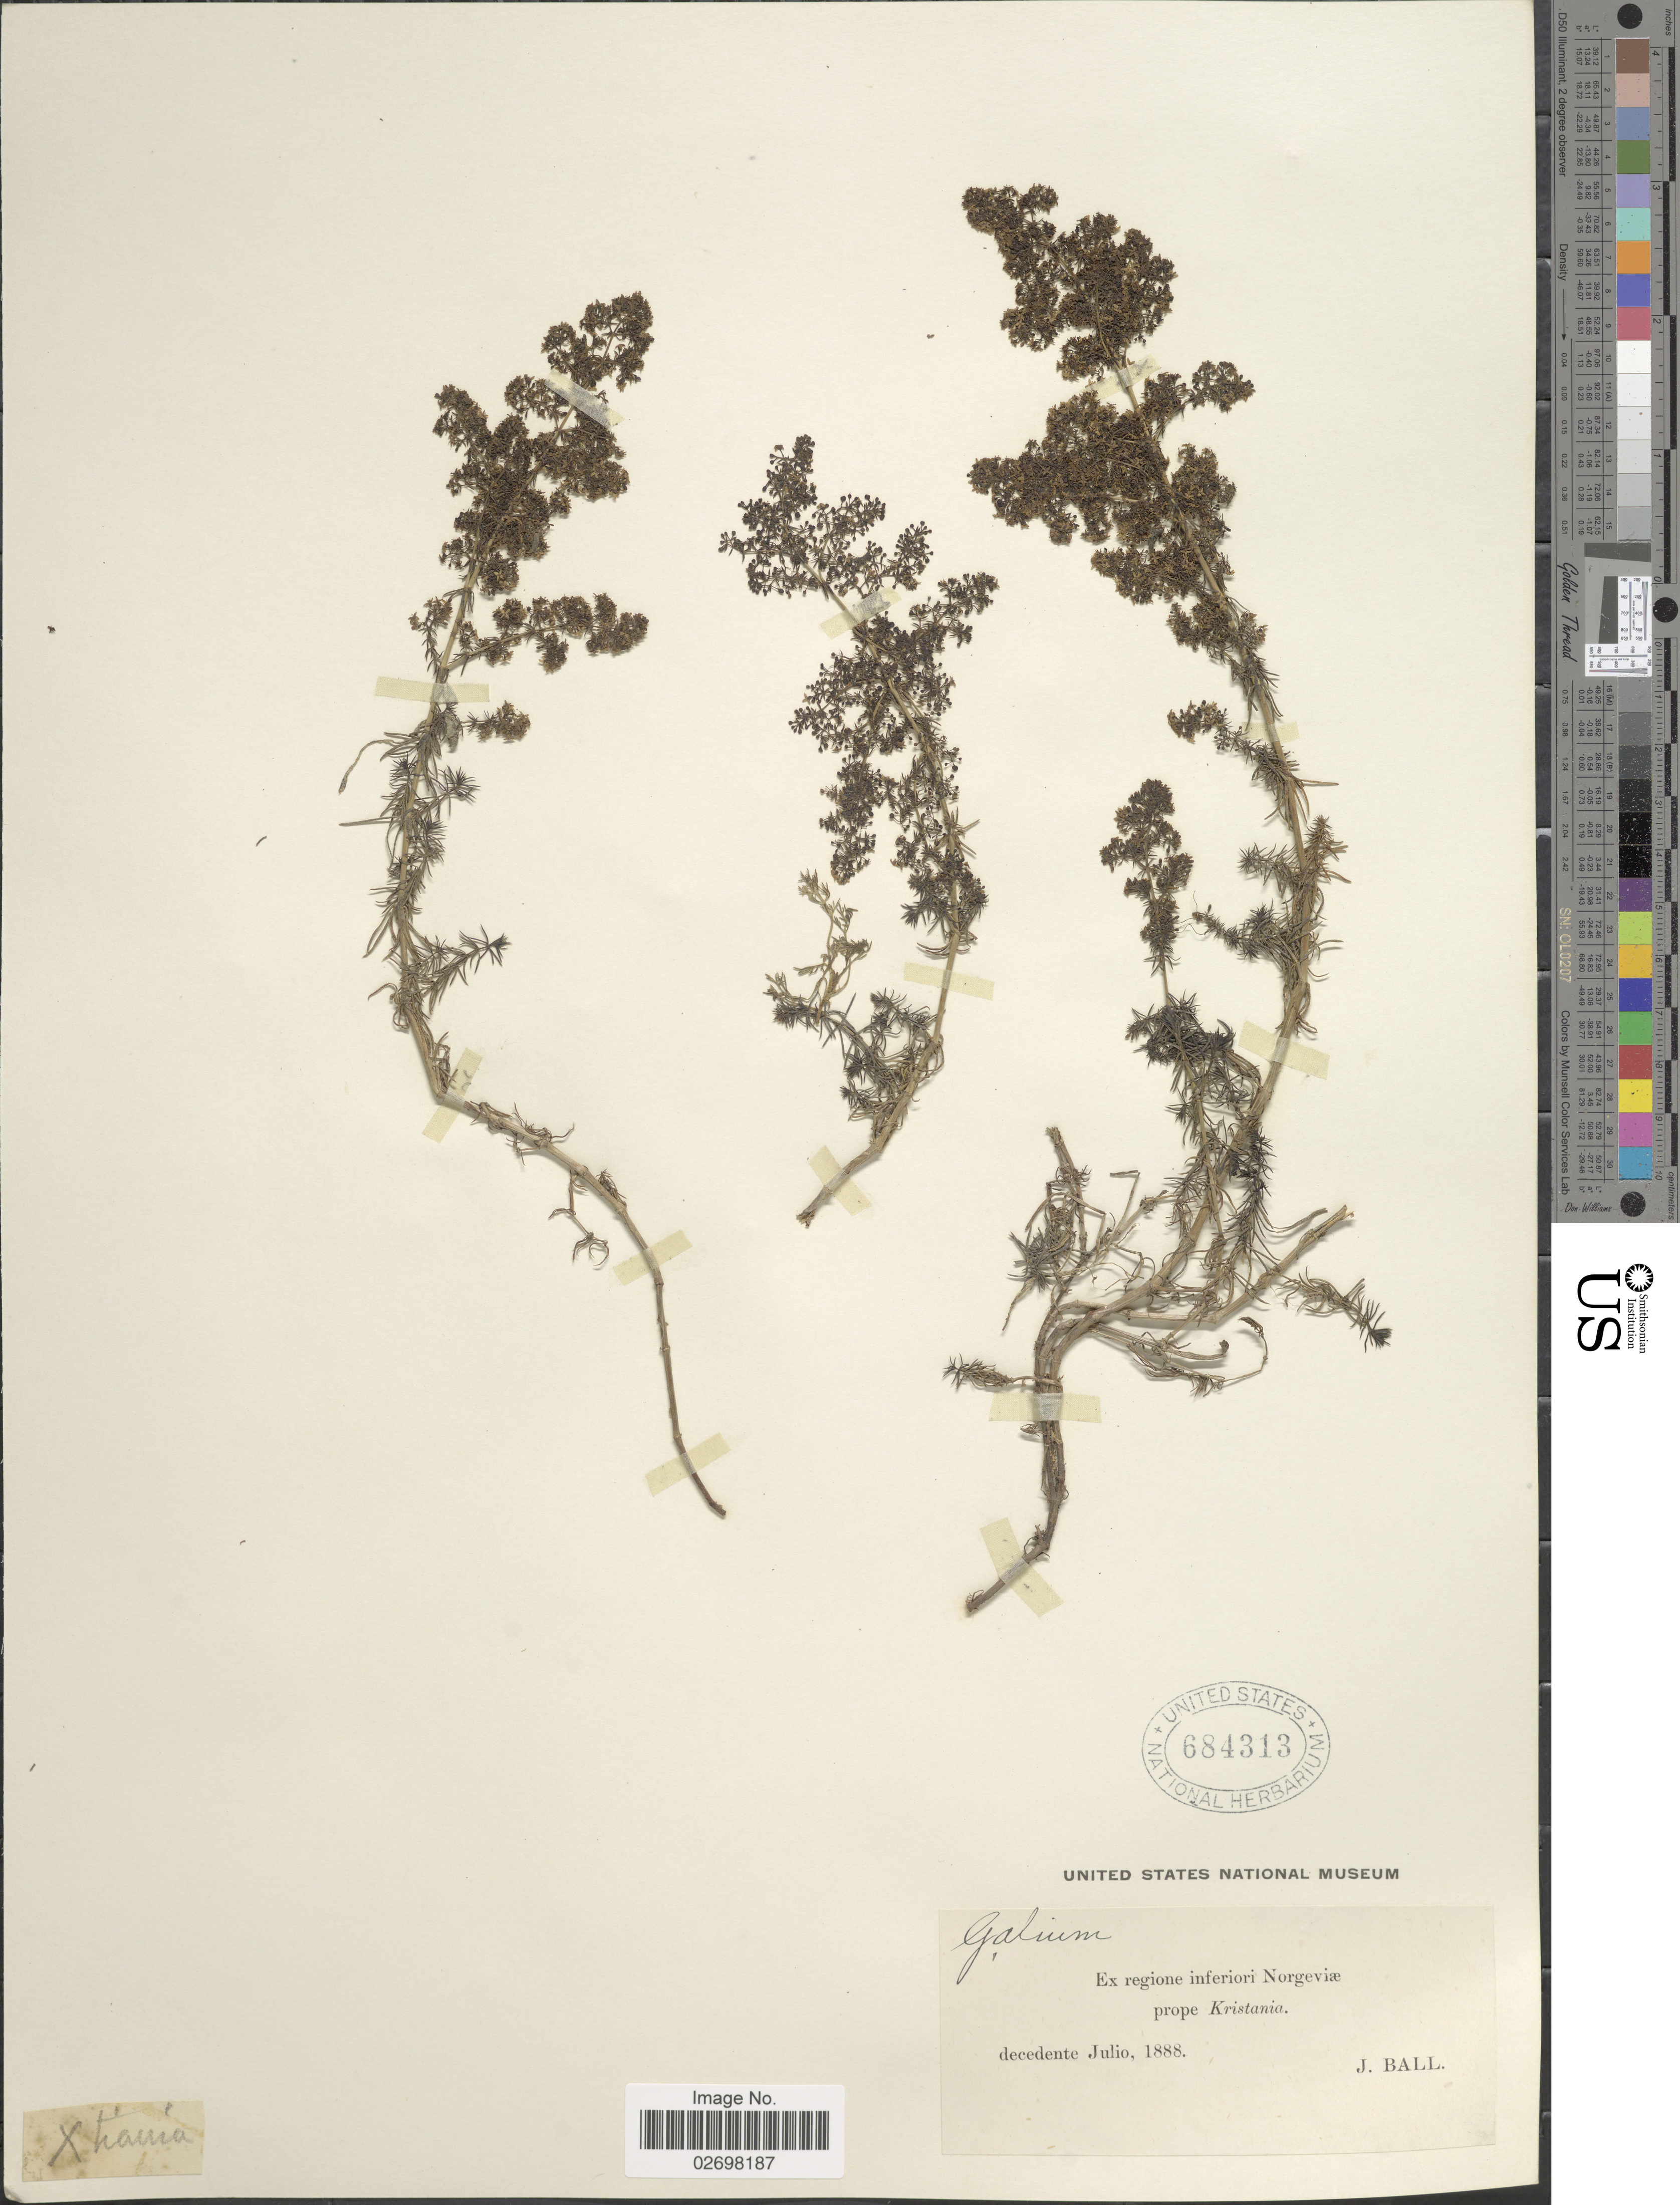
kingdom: Plantae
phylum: Tracheophyta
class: Magnoliopsida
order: Gentianales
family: Rubiaceae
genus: Galium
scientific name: Galium sp.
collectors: J. Ball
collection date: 1888-07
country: Norway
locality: Regione inferiori Norvegiæ prope Kristania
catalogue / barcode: US 684313